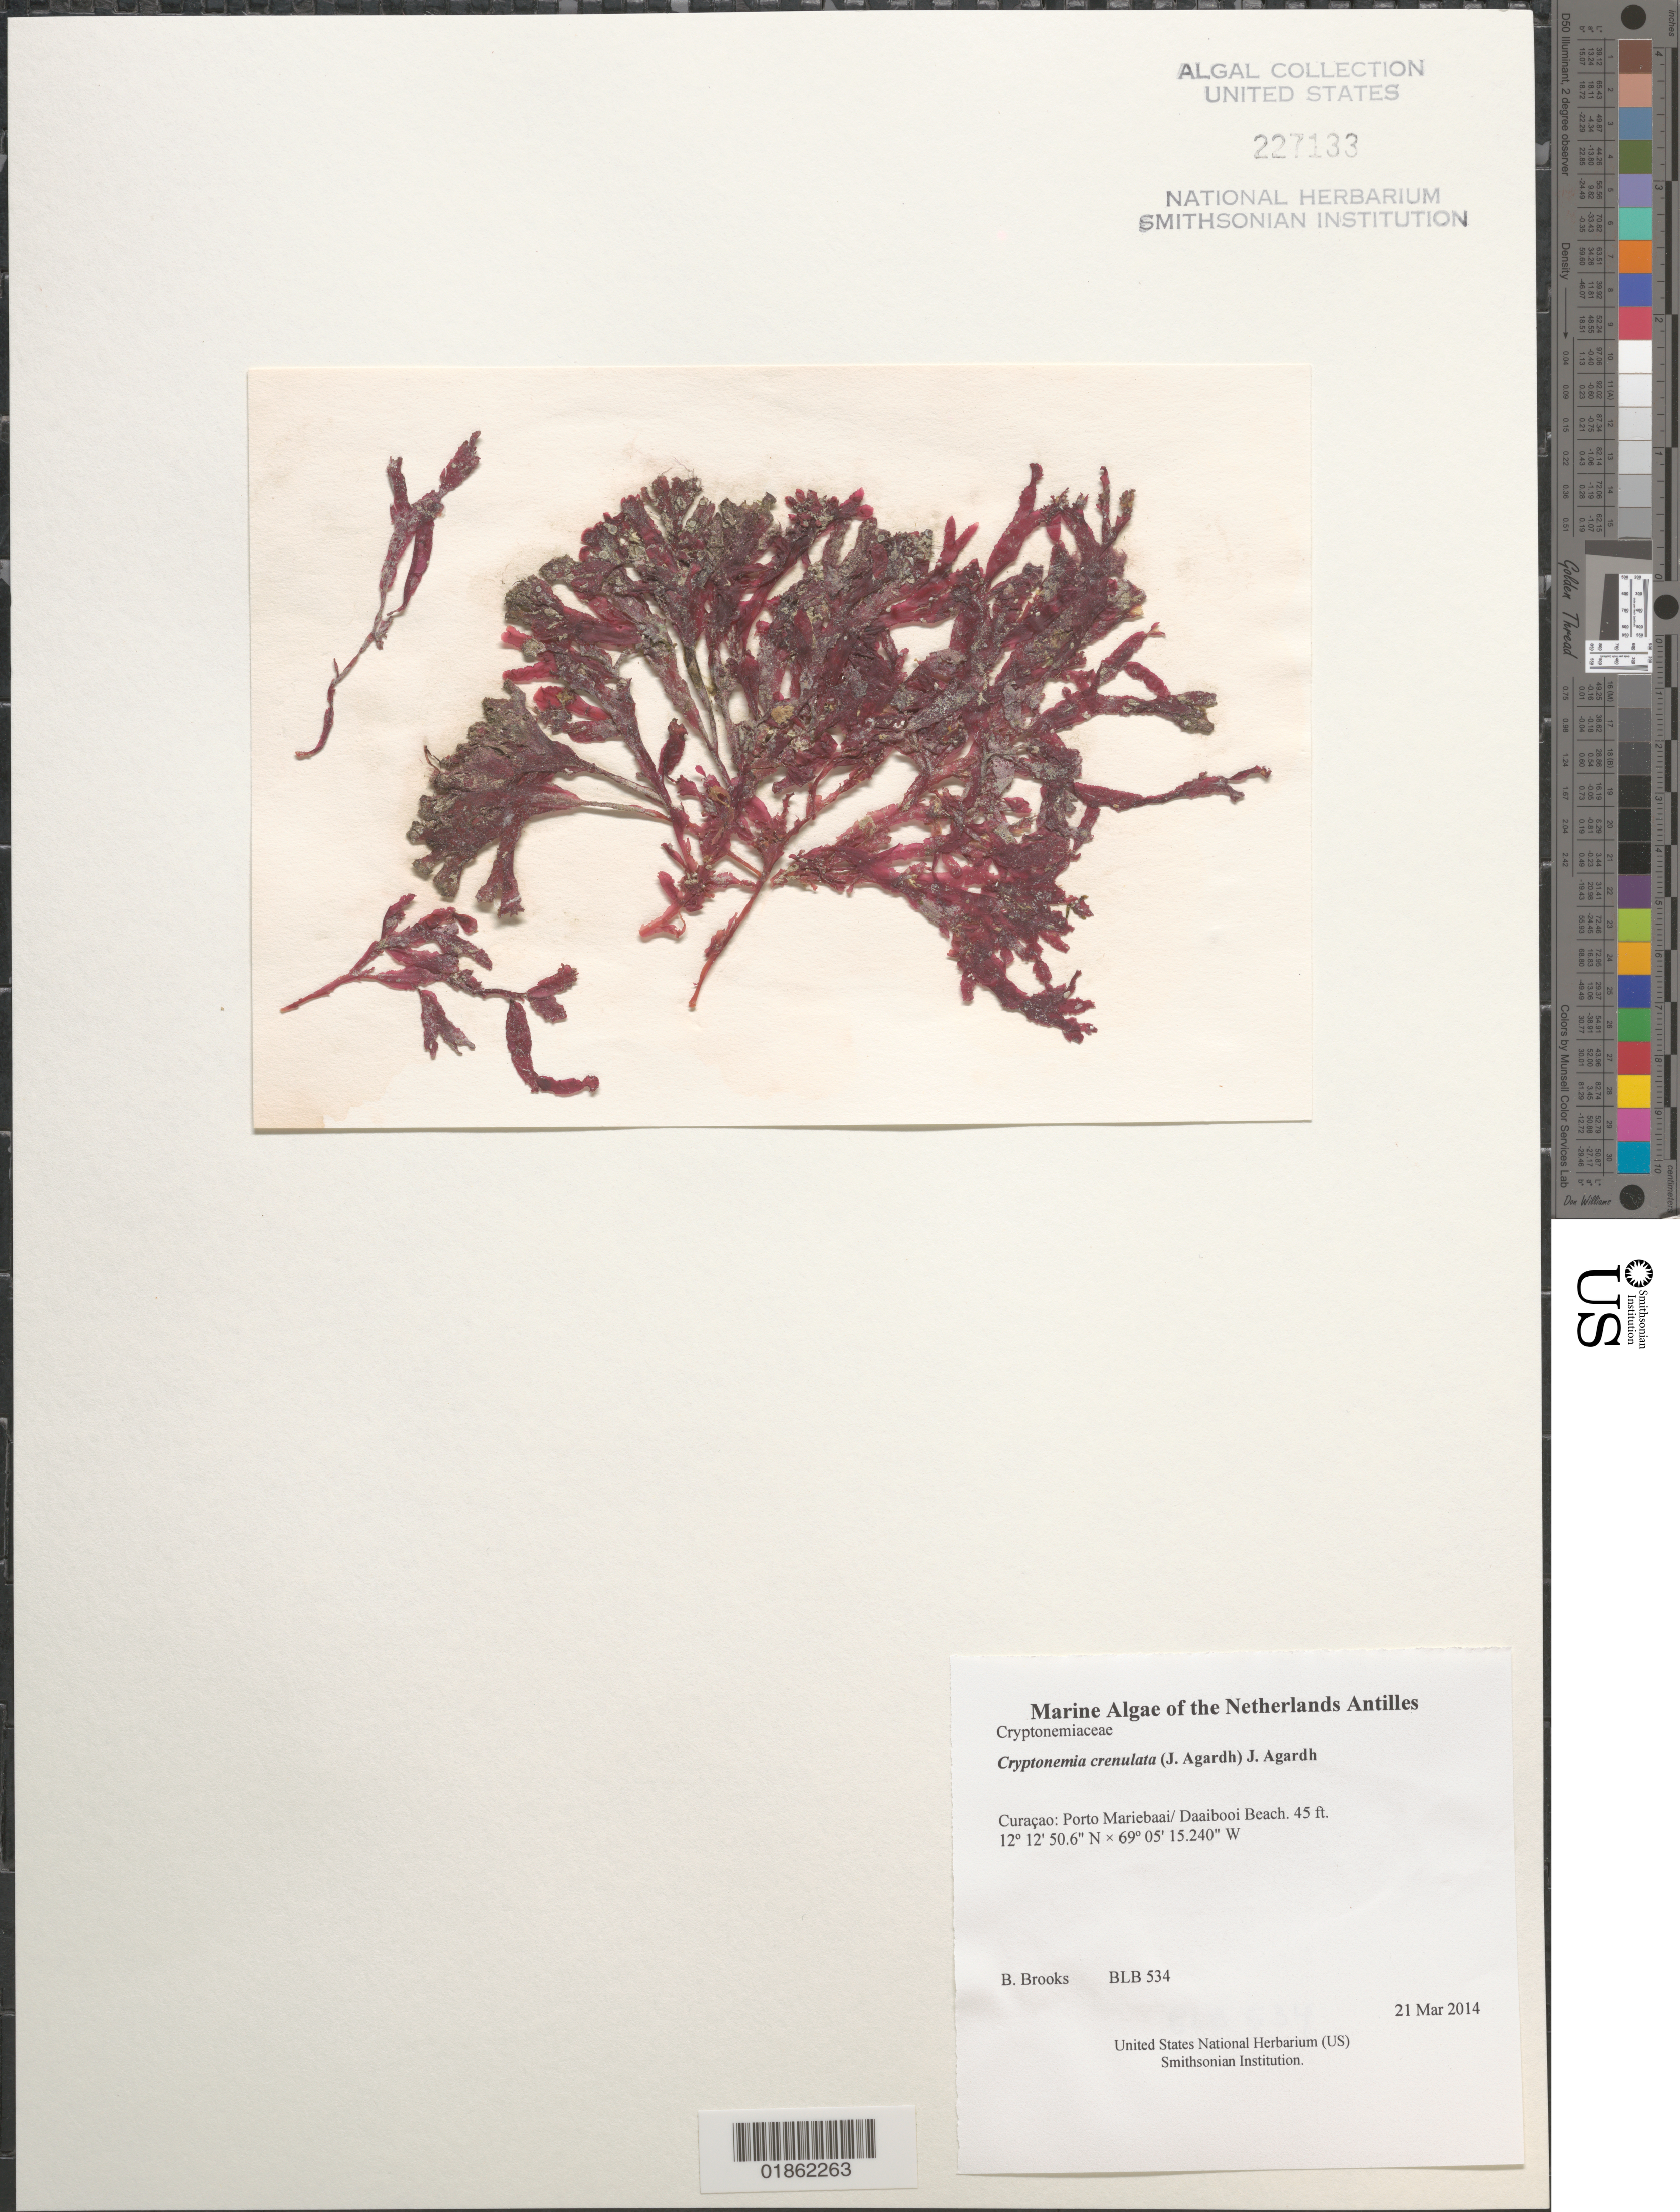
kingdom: Plantae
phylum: Rhodophyta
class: Florideophyceae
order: Halymeniales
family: Halymeniaceae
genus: Cryptonemia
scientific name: Cryptonemia crenulata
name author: (J. Agardh) J. Agardh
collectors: B. Brooks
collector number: BLB 534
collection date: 2014-03-21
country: Curaçao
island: Curaçao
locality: Porto Mariebaai/ Daaibooi Beach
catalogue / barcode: US 227133